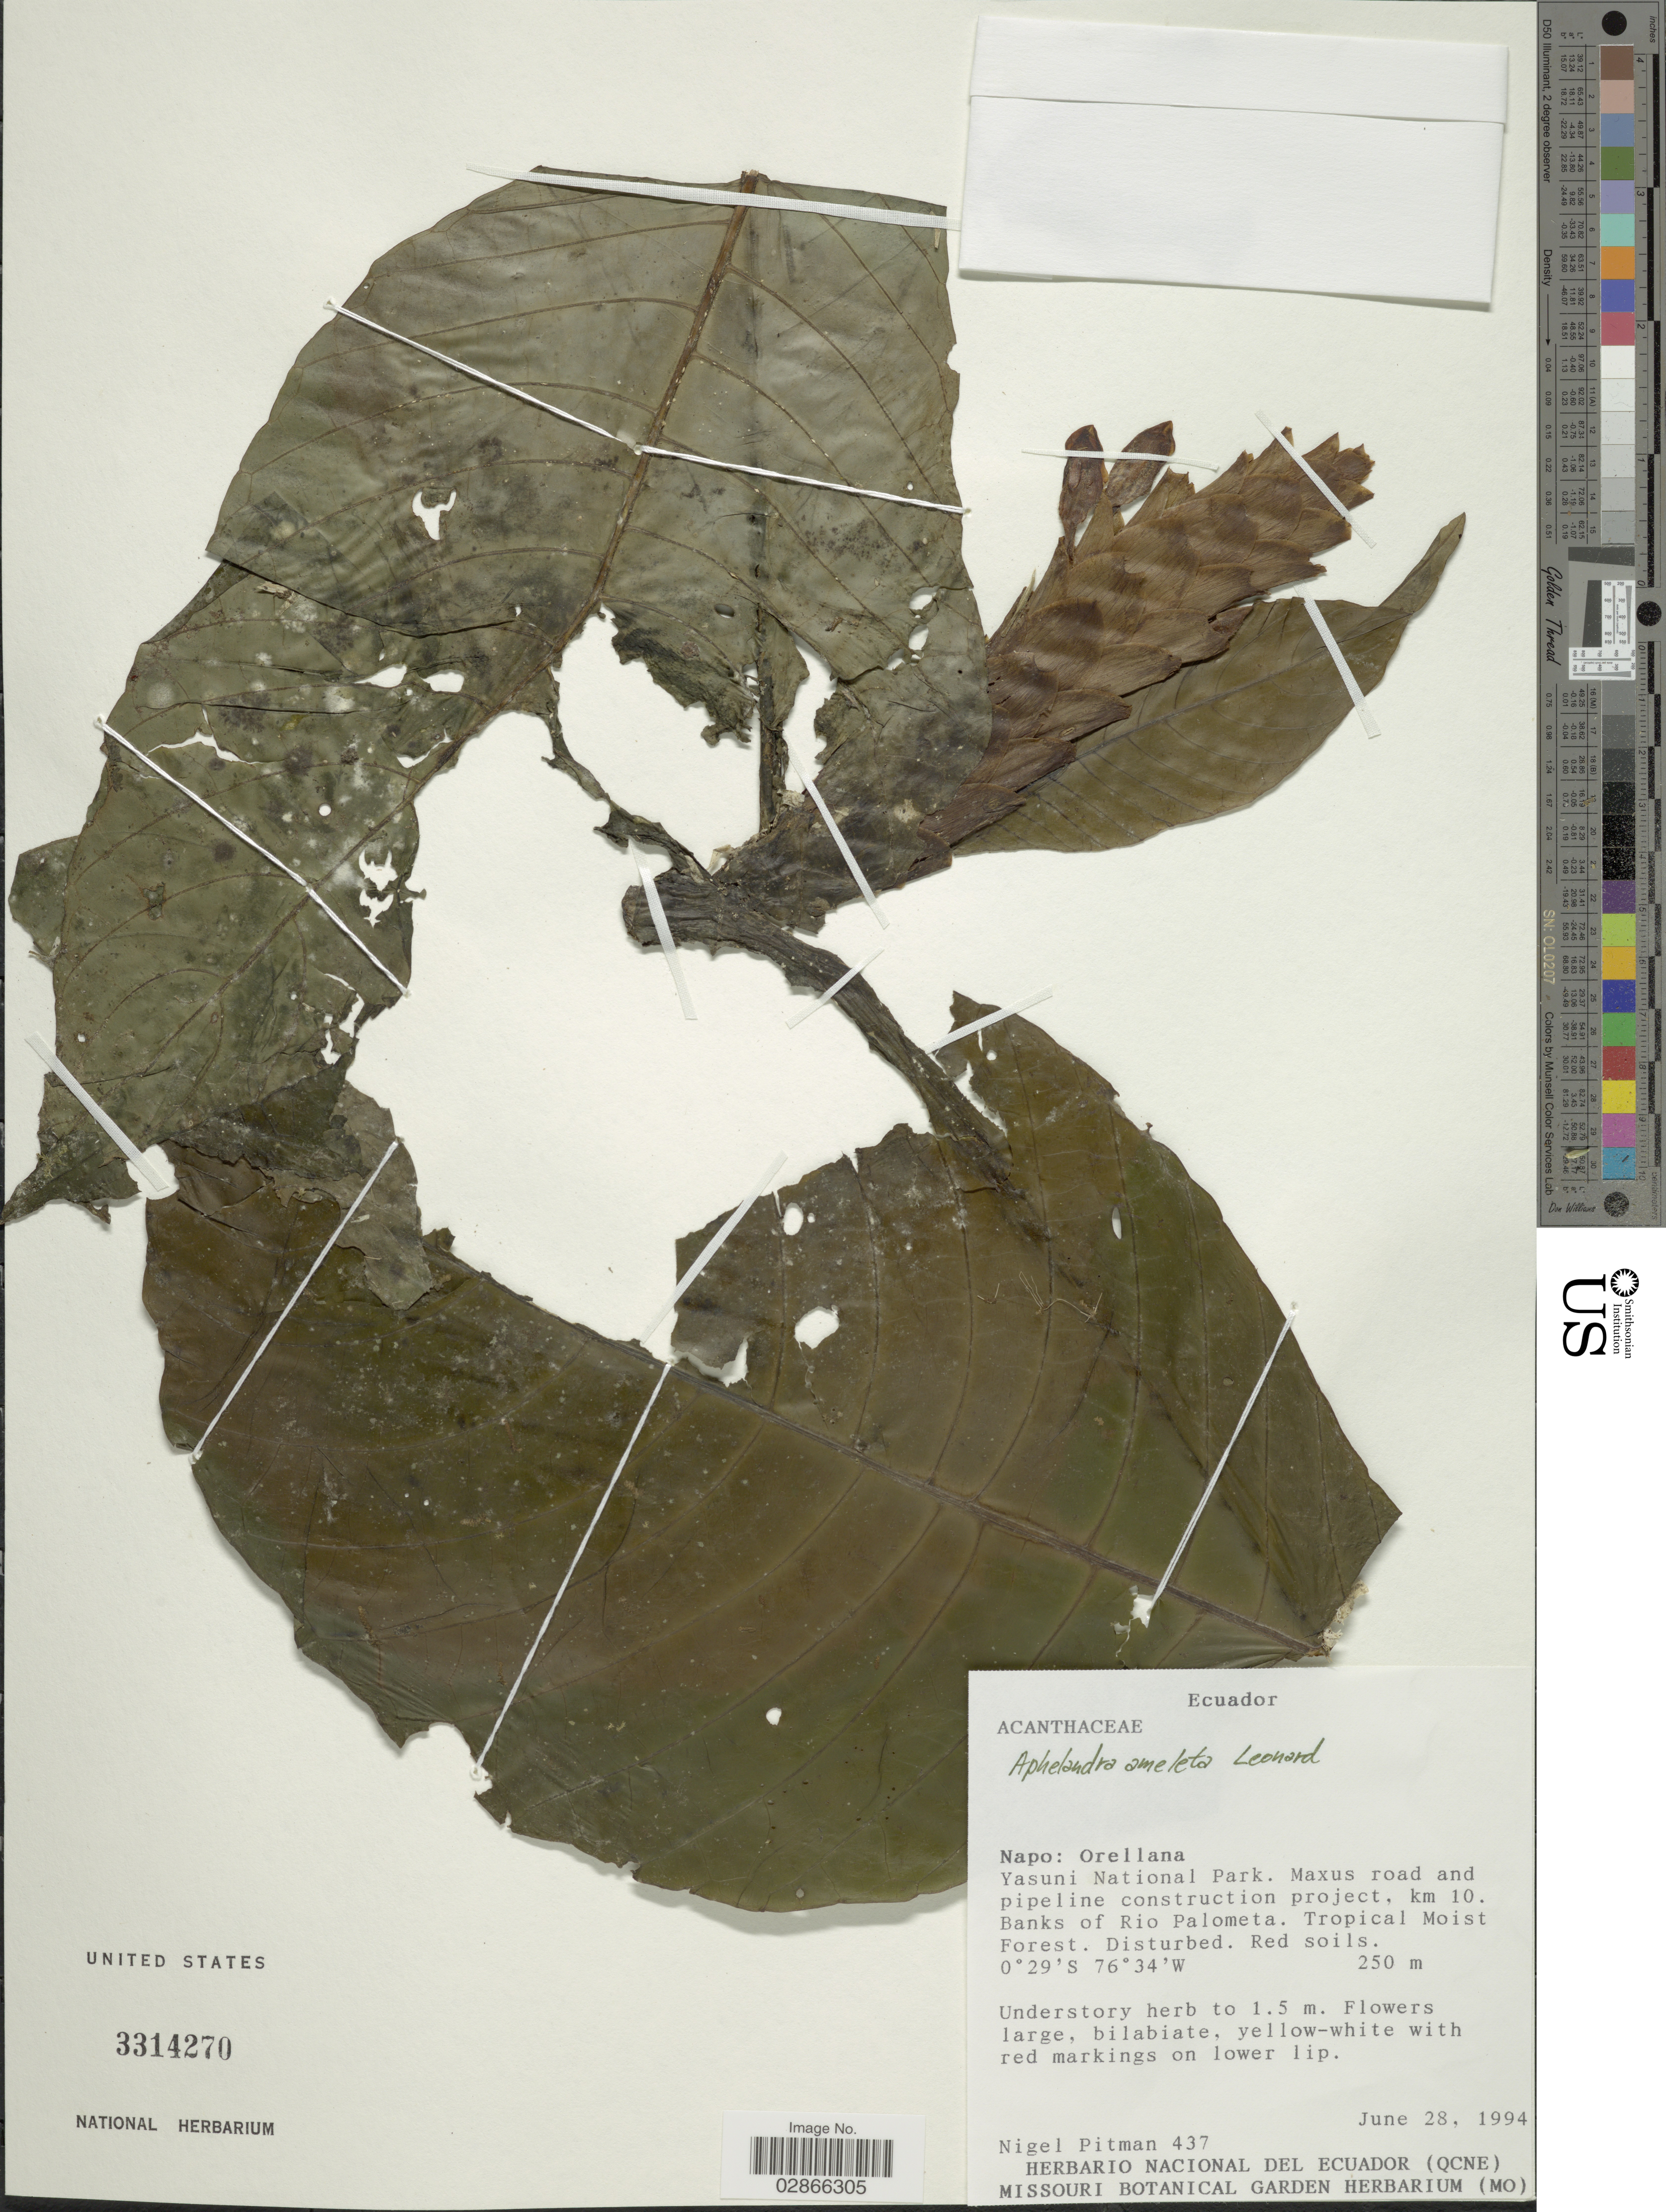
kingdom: Plantae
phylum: Tracheophyta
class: Magnoliopsida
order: Lamiales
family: Acanthaceae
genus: Aphelandra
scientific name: Aphelandra ameleta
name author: Leonard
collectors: N. Pitman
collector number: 437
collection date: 1994-06-28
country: Ecuador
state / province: Napo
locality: Orellana. Yasuna National Park. Maxus road and pipeline construction project, km 10. Banks of Rio Palometa. Tropical Moist Forest.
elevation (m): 250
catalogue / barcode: US 3314270